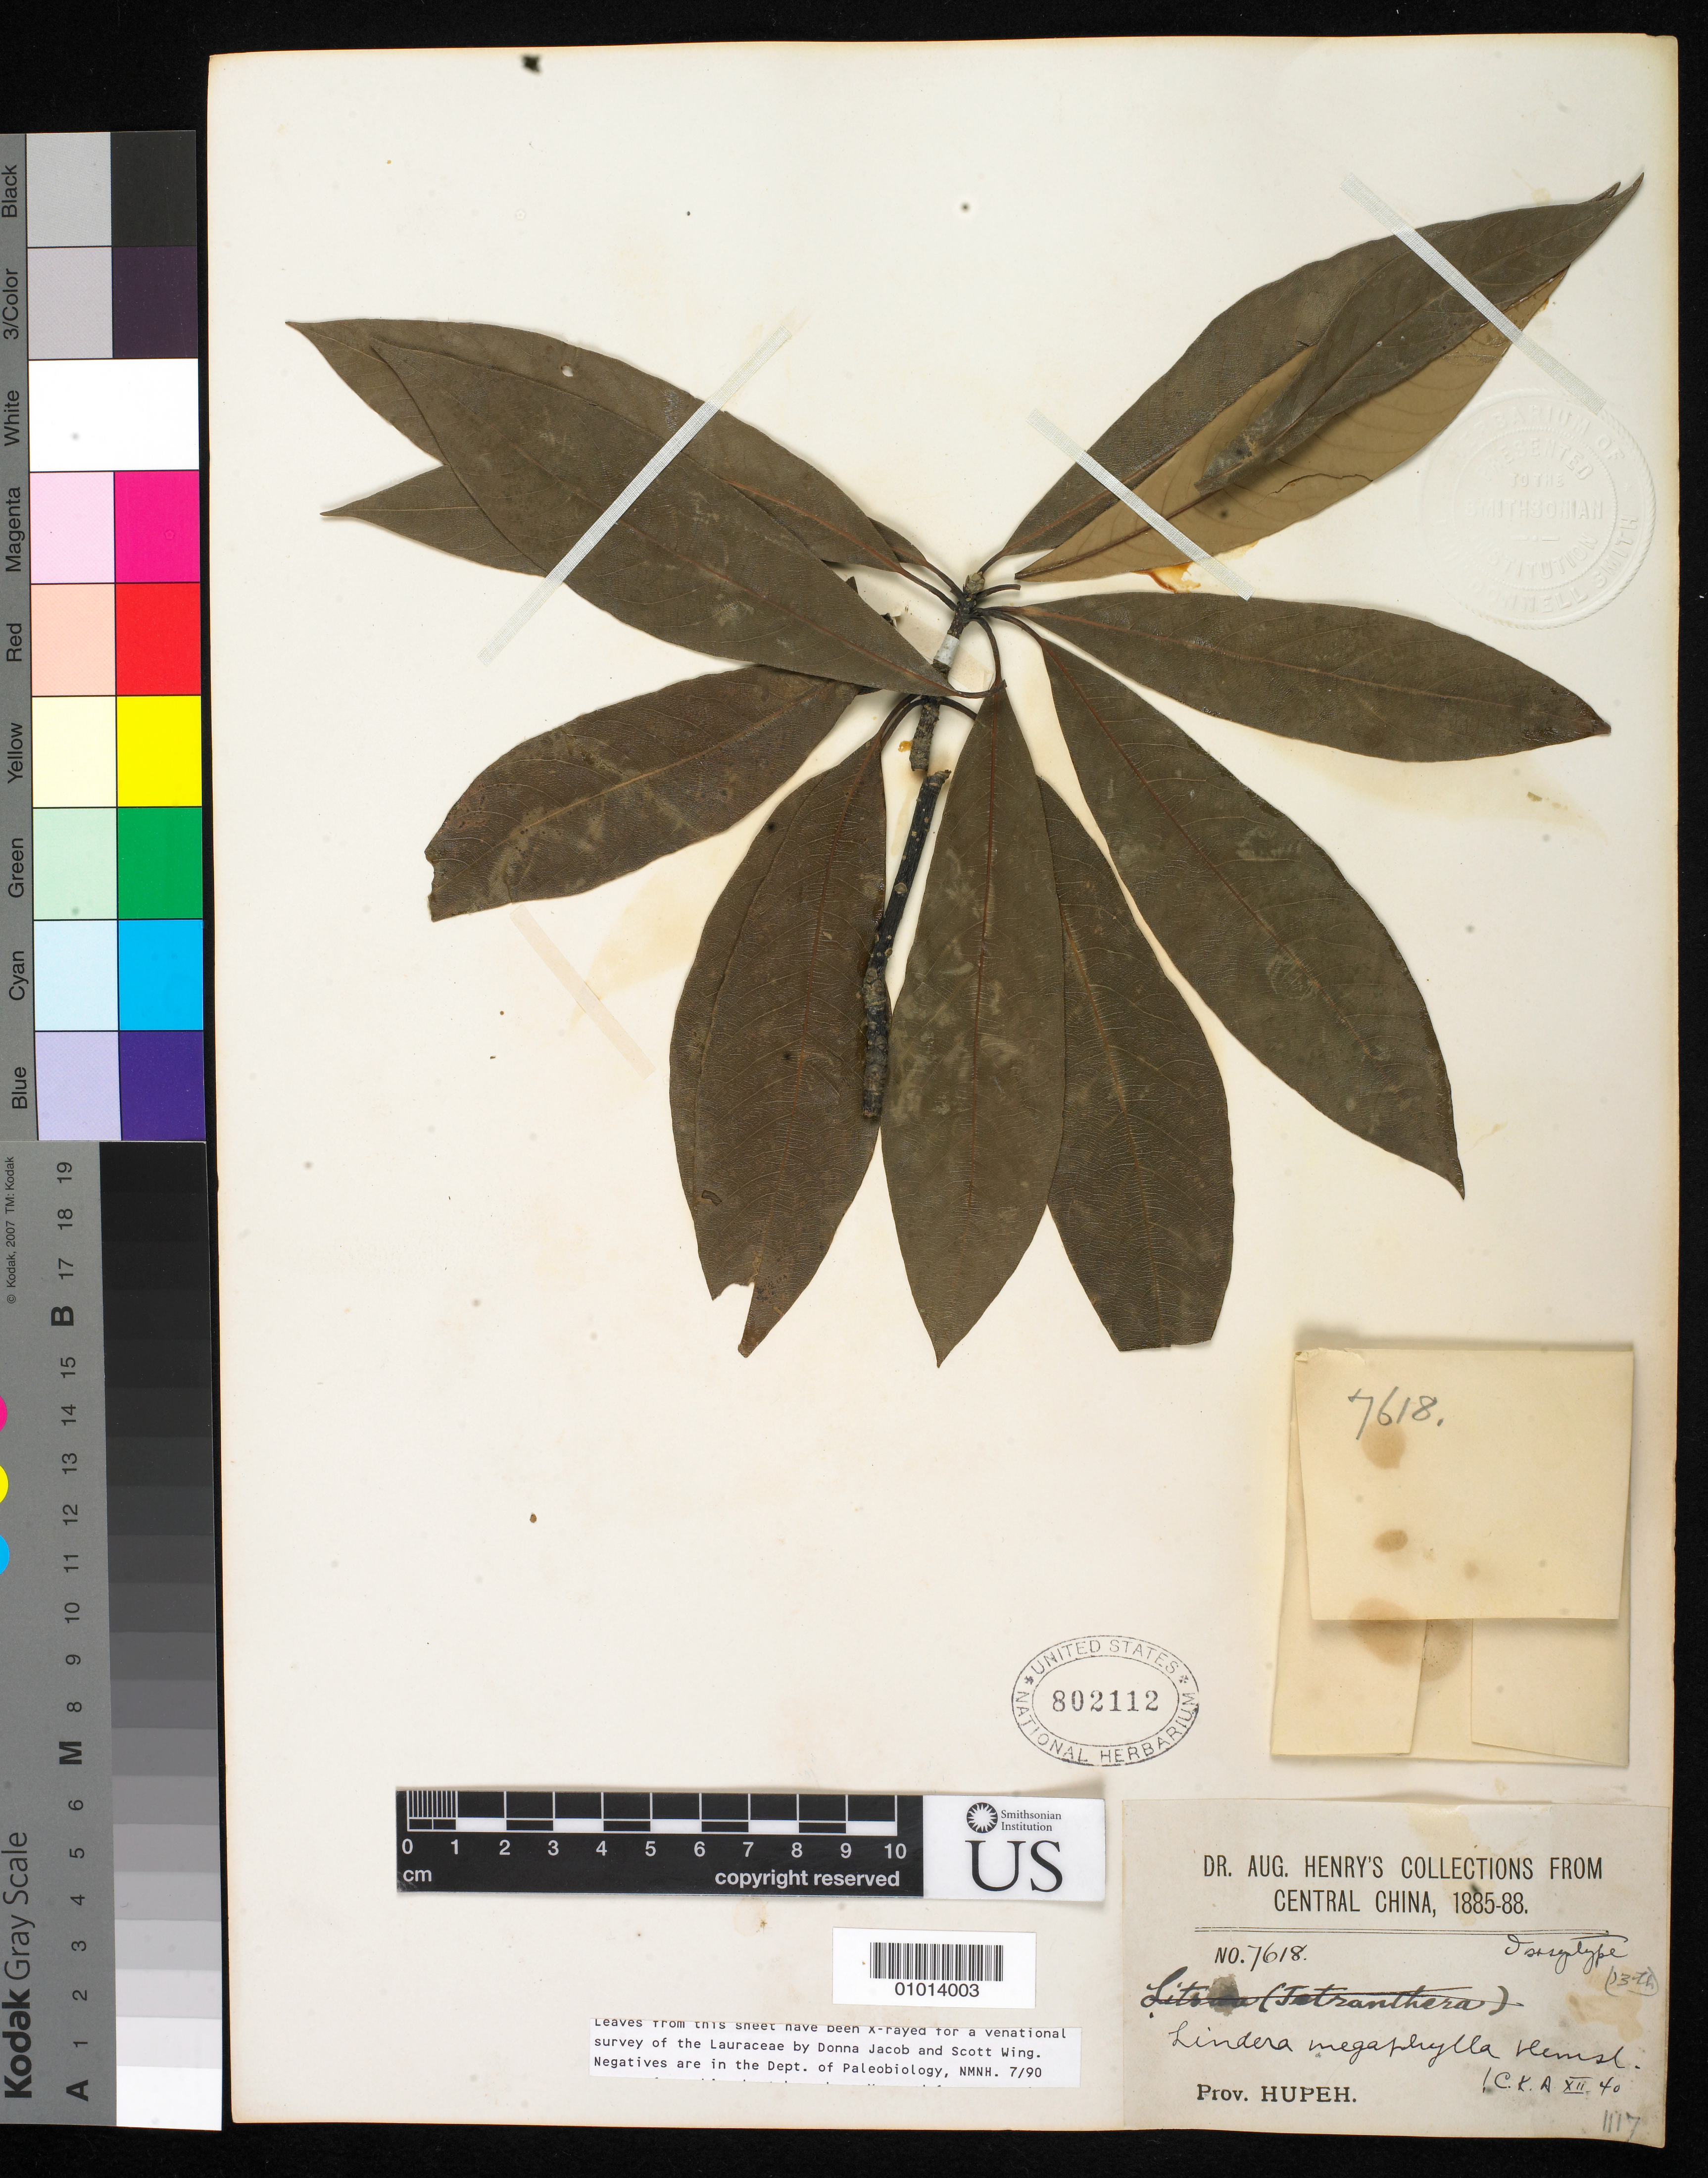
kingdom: Plantae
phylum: Tracheophyta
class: Magnoliopsida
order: Laurales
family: Lauraceae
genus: Lindera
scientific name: Lindera megaphylla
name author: Hemsl.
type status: Isosyntype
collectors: A. Henry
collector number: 7618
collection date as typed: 1885 to -- --- 1888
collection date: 1885/1888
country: China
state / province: Hubei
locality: Prov. Hupeh.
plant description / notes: Also a type of Benzoin grandifolium Rehder, nom. nov.; Specimen ex John Donnell Smith herbarium.; Replacement name for Lindera megaphylla Hemsl., non Benzoin megaphyllum Kuntze (1891).; Also a type of Lindera megaphylla Hemsl.; Specimen ex John Donnell Smith herbarium.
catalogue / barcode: US 802112